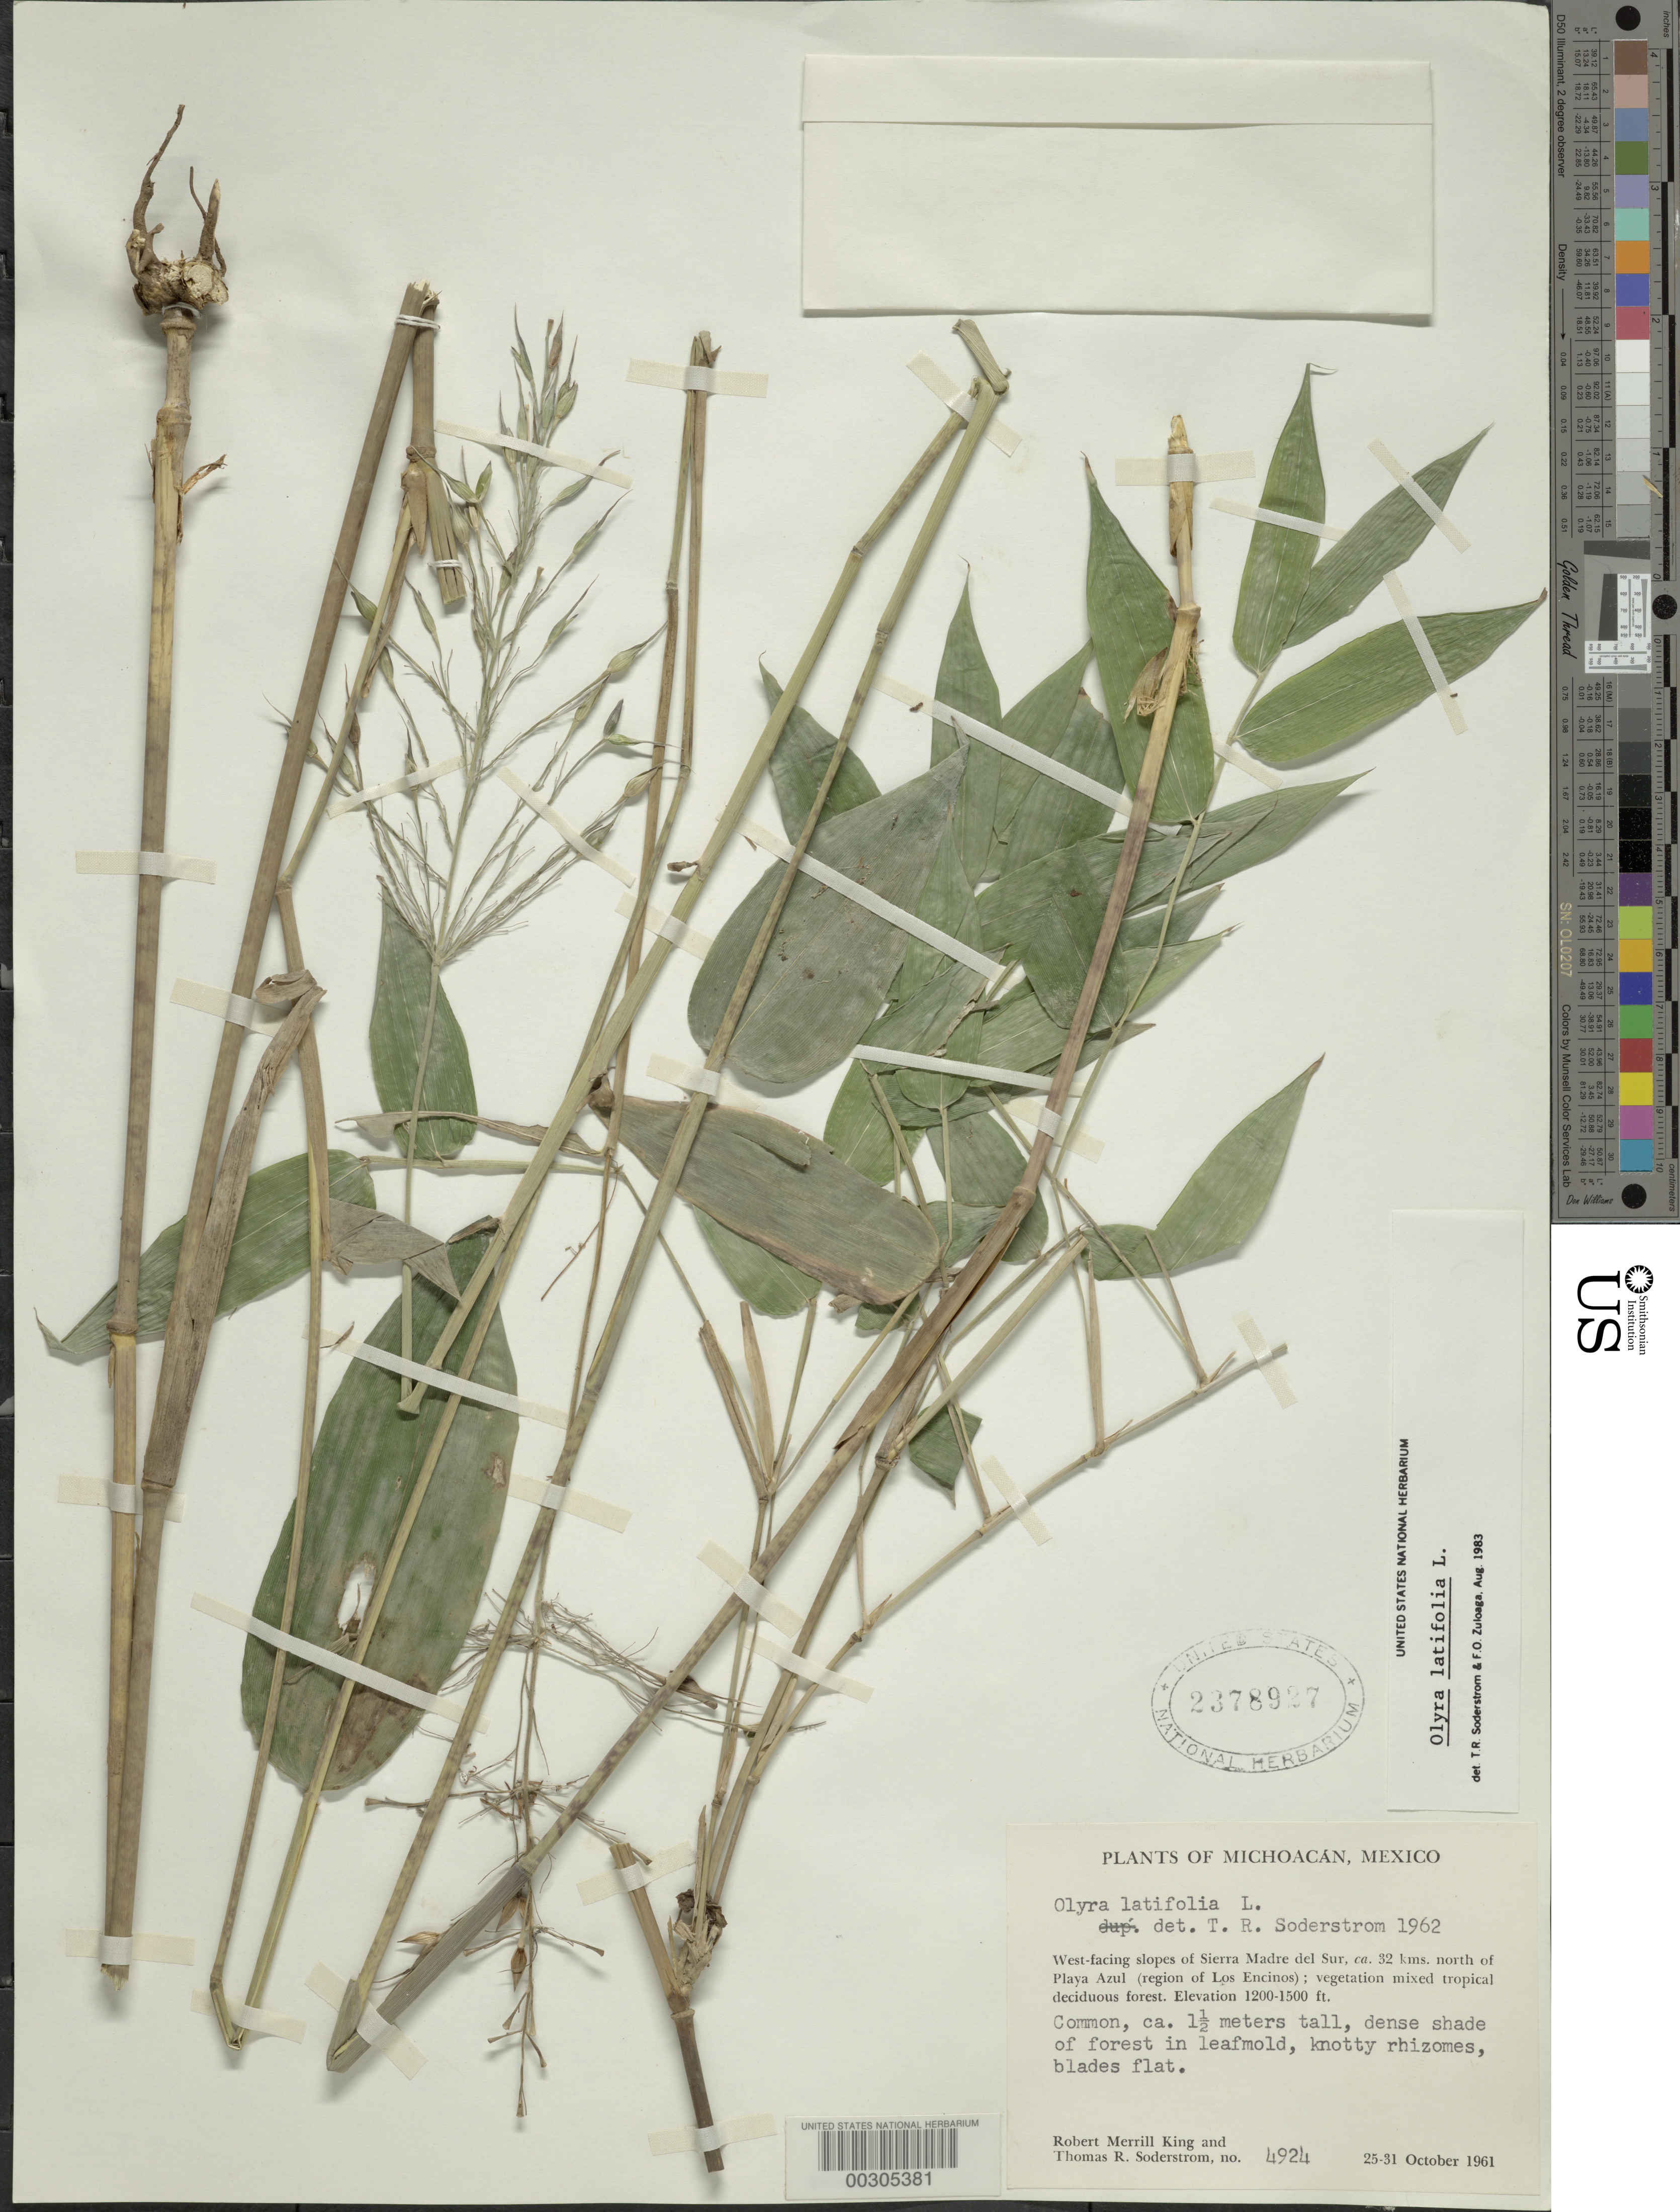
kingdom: Plantae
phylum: Tracheophyta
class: Liliopsida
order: Poales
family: Poaceae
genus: Olyra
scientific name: Olyra latifolia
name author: L.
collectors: R. M. King & T. R. Soderstrom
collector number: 4924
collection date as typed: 25 Oct 1961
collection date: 1961-10-25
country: Mexico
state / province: Michoacán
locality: Sierra Madre del Sur, Playa Azul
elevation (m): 366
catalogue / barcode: US 2378927